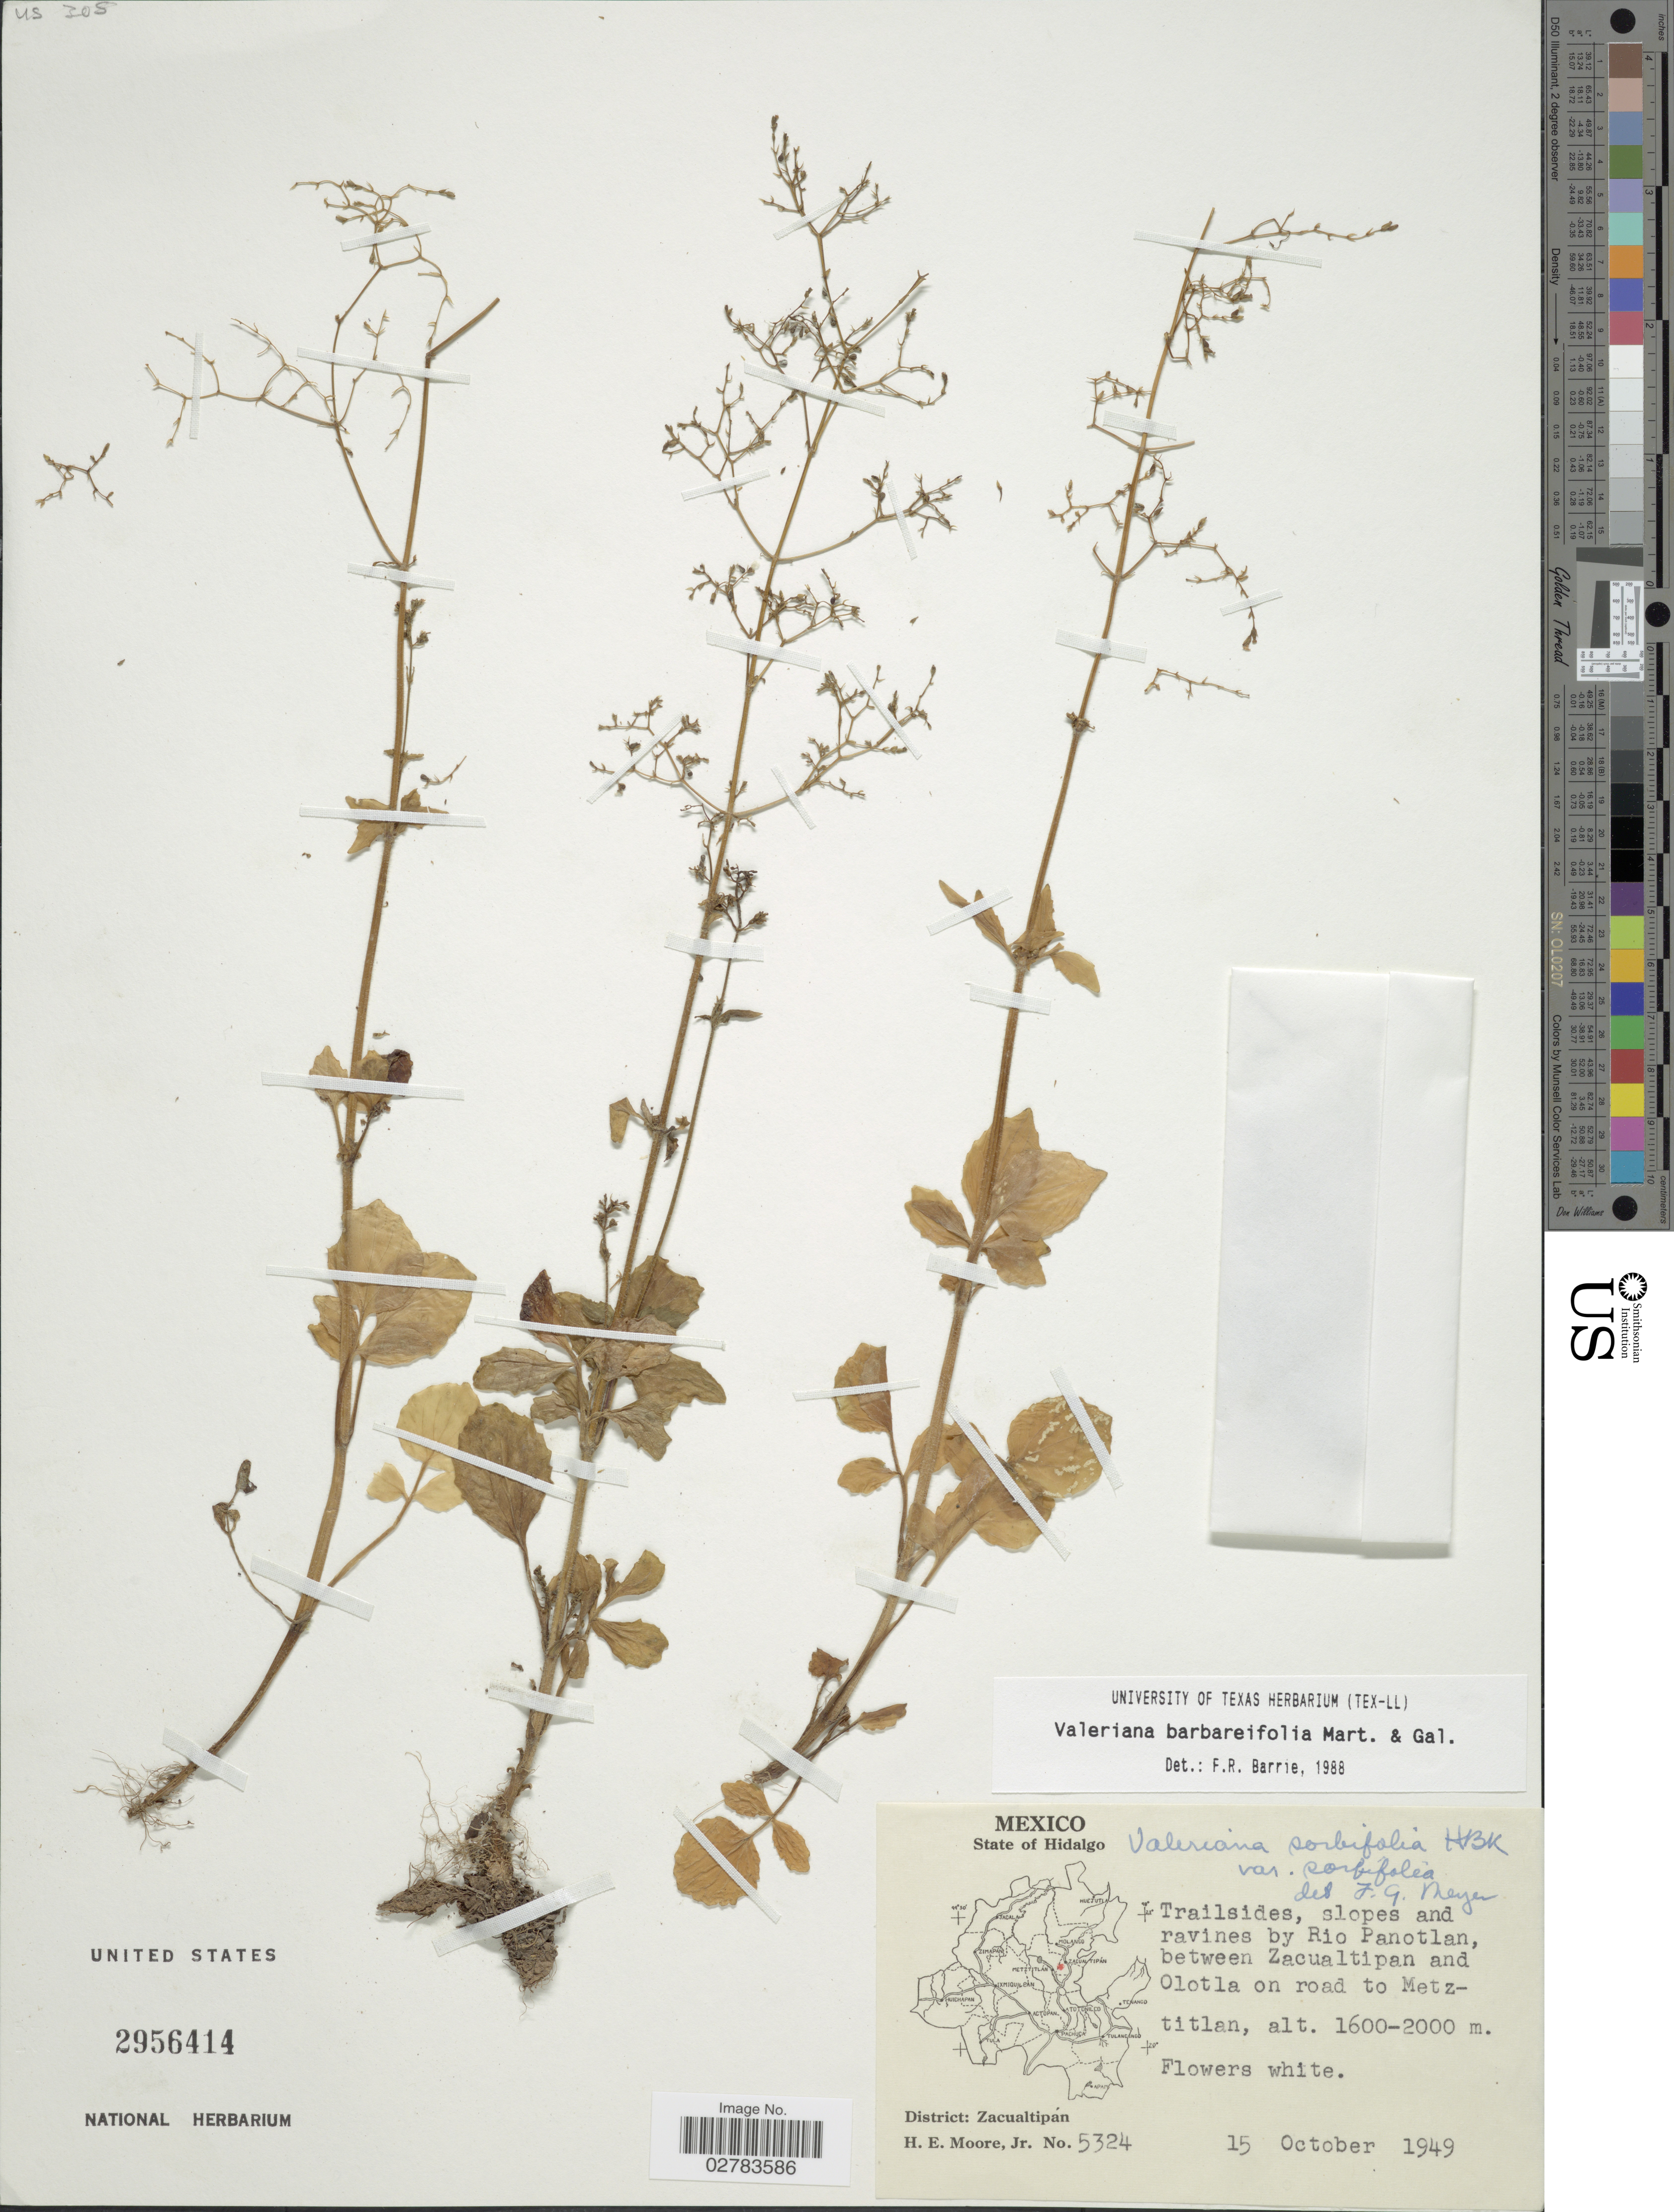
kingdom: Plantae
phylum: Tracheophyta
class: Magnoliopsida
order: Dipsacales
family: Caprifoliaceae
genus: Valeriana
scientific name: Valeriana barbareifolia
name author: M. Martens & Galeotti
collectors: H. Moore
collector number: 5324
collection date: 1949-10-15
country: Mexico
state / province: Hidalgo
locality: Trailsides, slopes and ravines by Rio Panotlan, between Zacualtipan and Olotla on road to Metztitlan, District: Zacualtipan.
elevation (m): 1600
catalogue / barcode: US 2956414